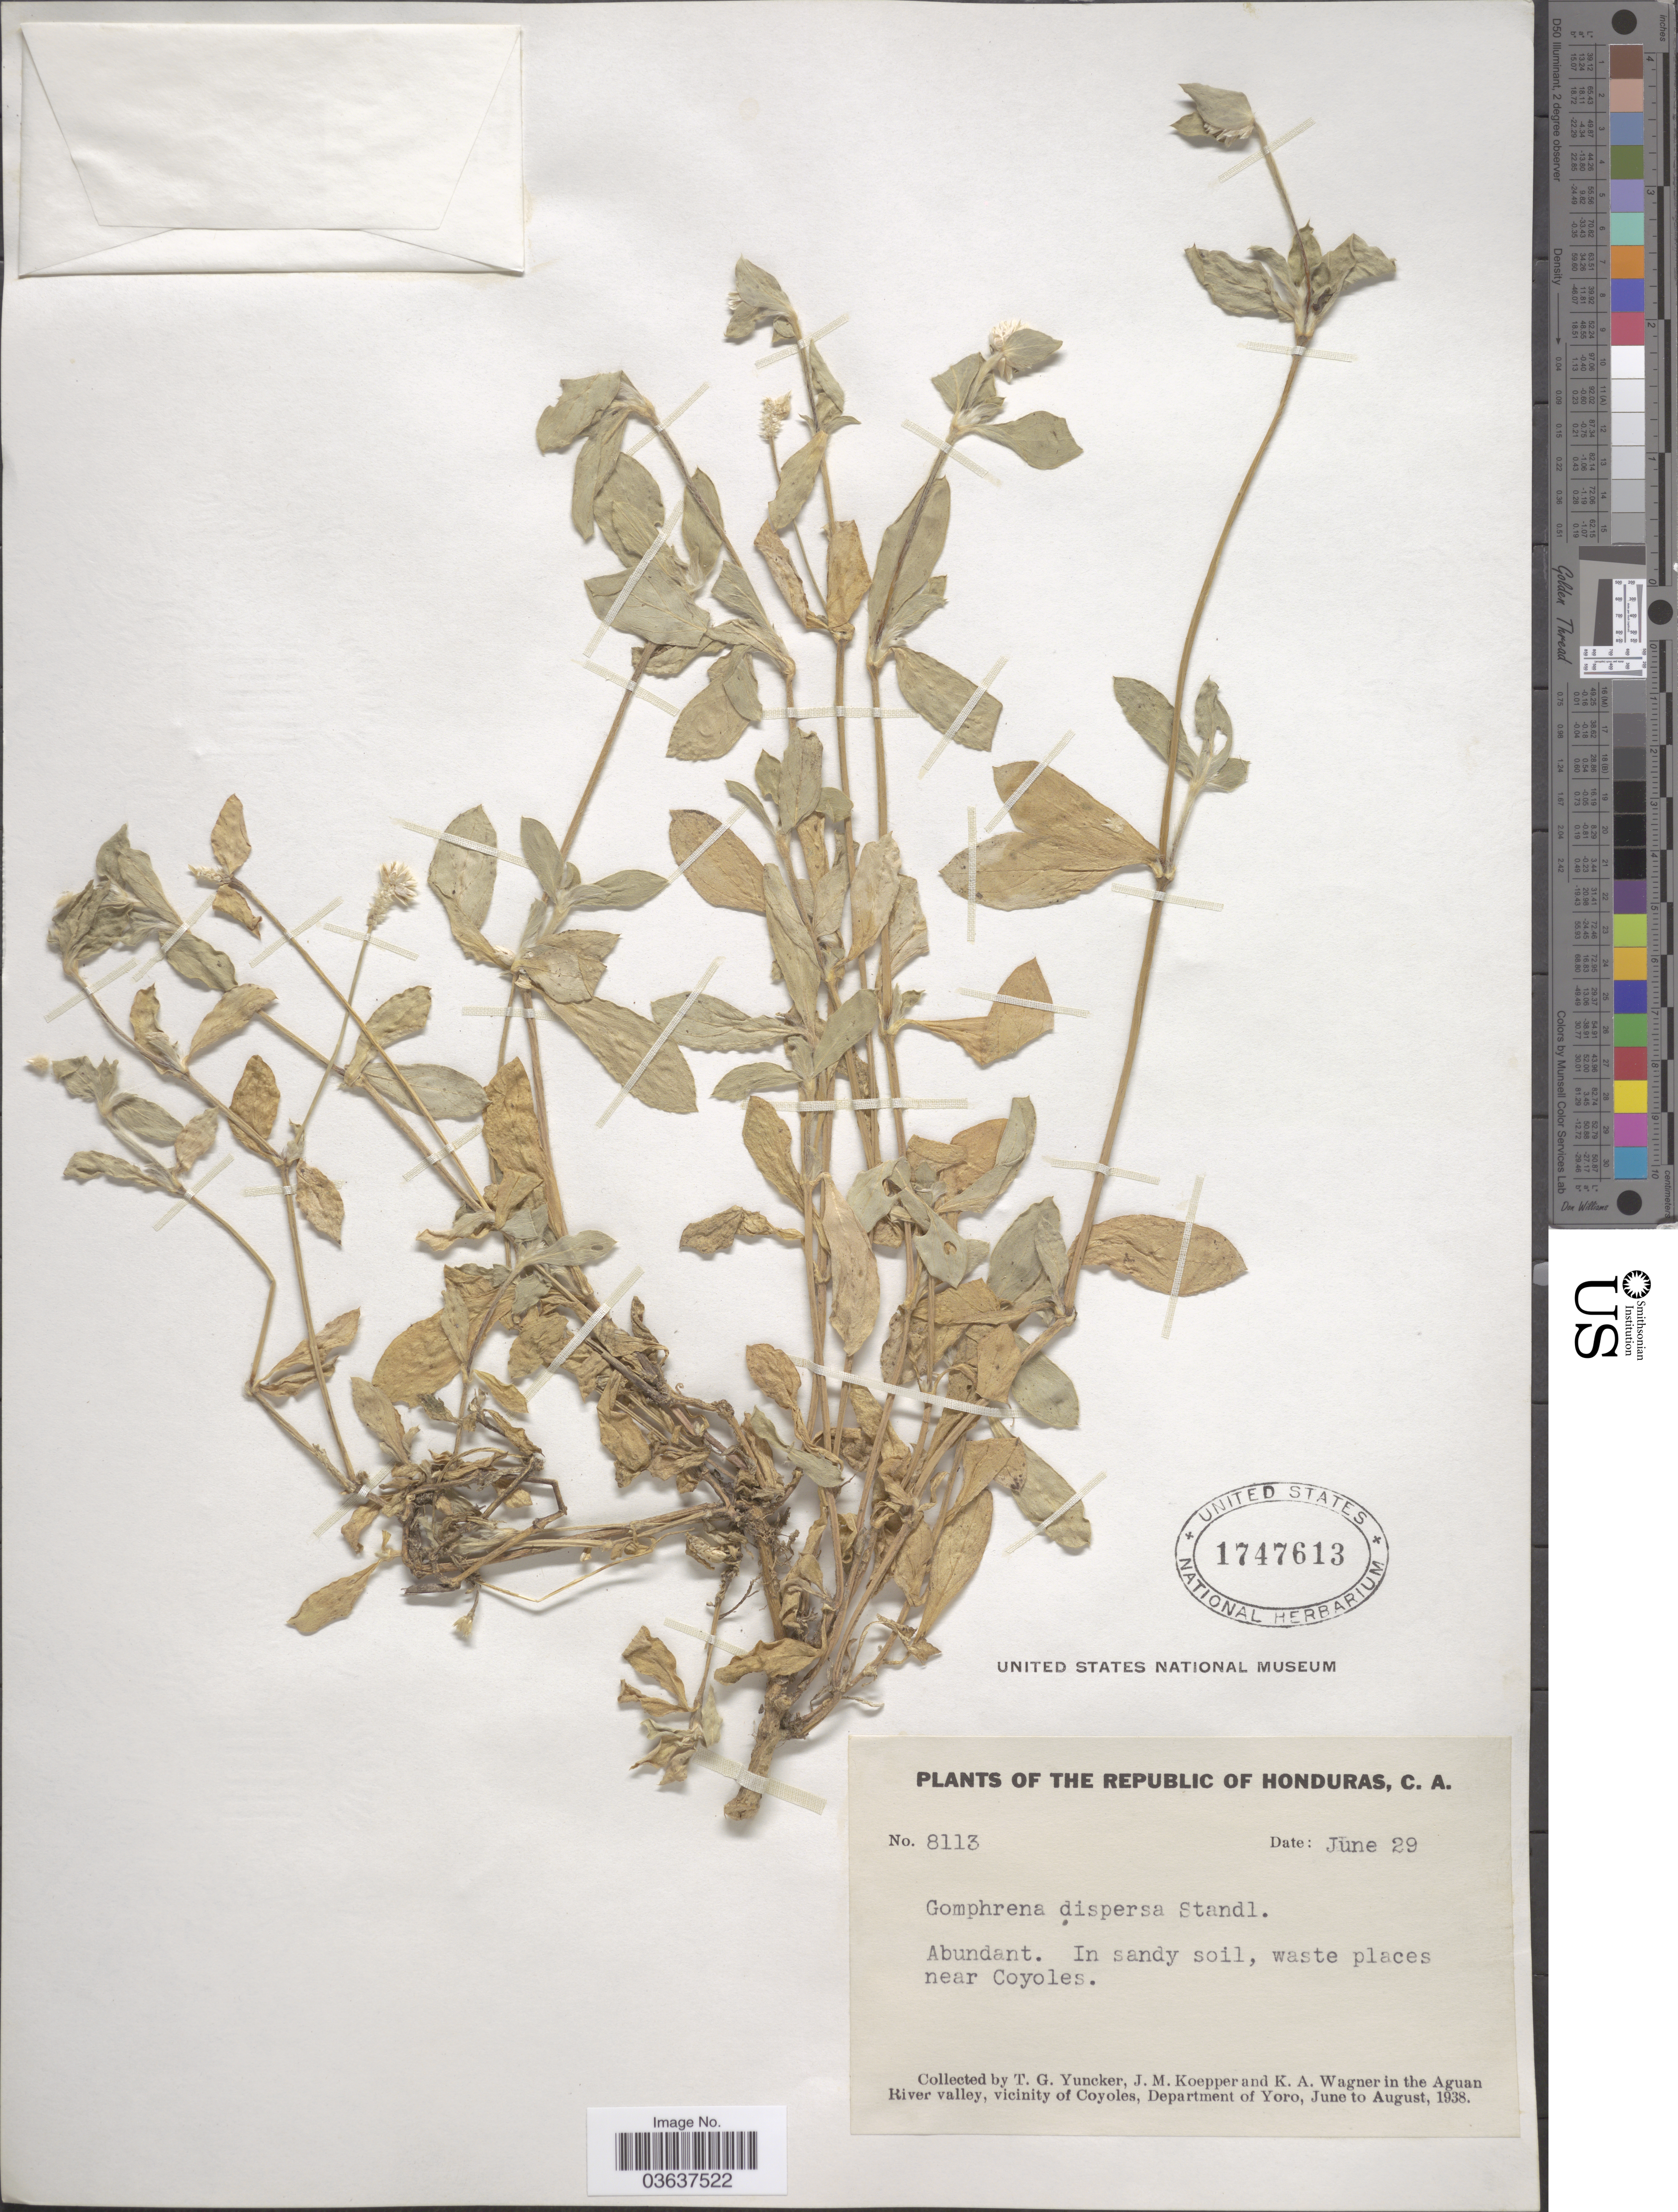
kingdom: Plantae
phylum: Tracheophyta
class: Magnoliopsida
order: Caryophyllales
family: Amaranthaceae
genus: Gomphrena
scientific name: Gomphrena dispersa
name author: Standl.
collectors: T. G. Yuncker, J. M. Koepper & K. A. Wagner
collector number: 8113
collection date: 1938-06-29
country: Honduras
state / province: Yoro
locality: Waste places near Coyoles. In the Aguan River valley, vicinity of Coyoles, Department of Yoro.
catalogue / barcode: US 1747613